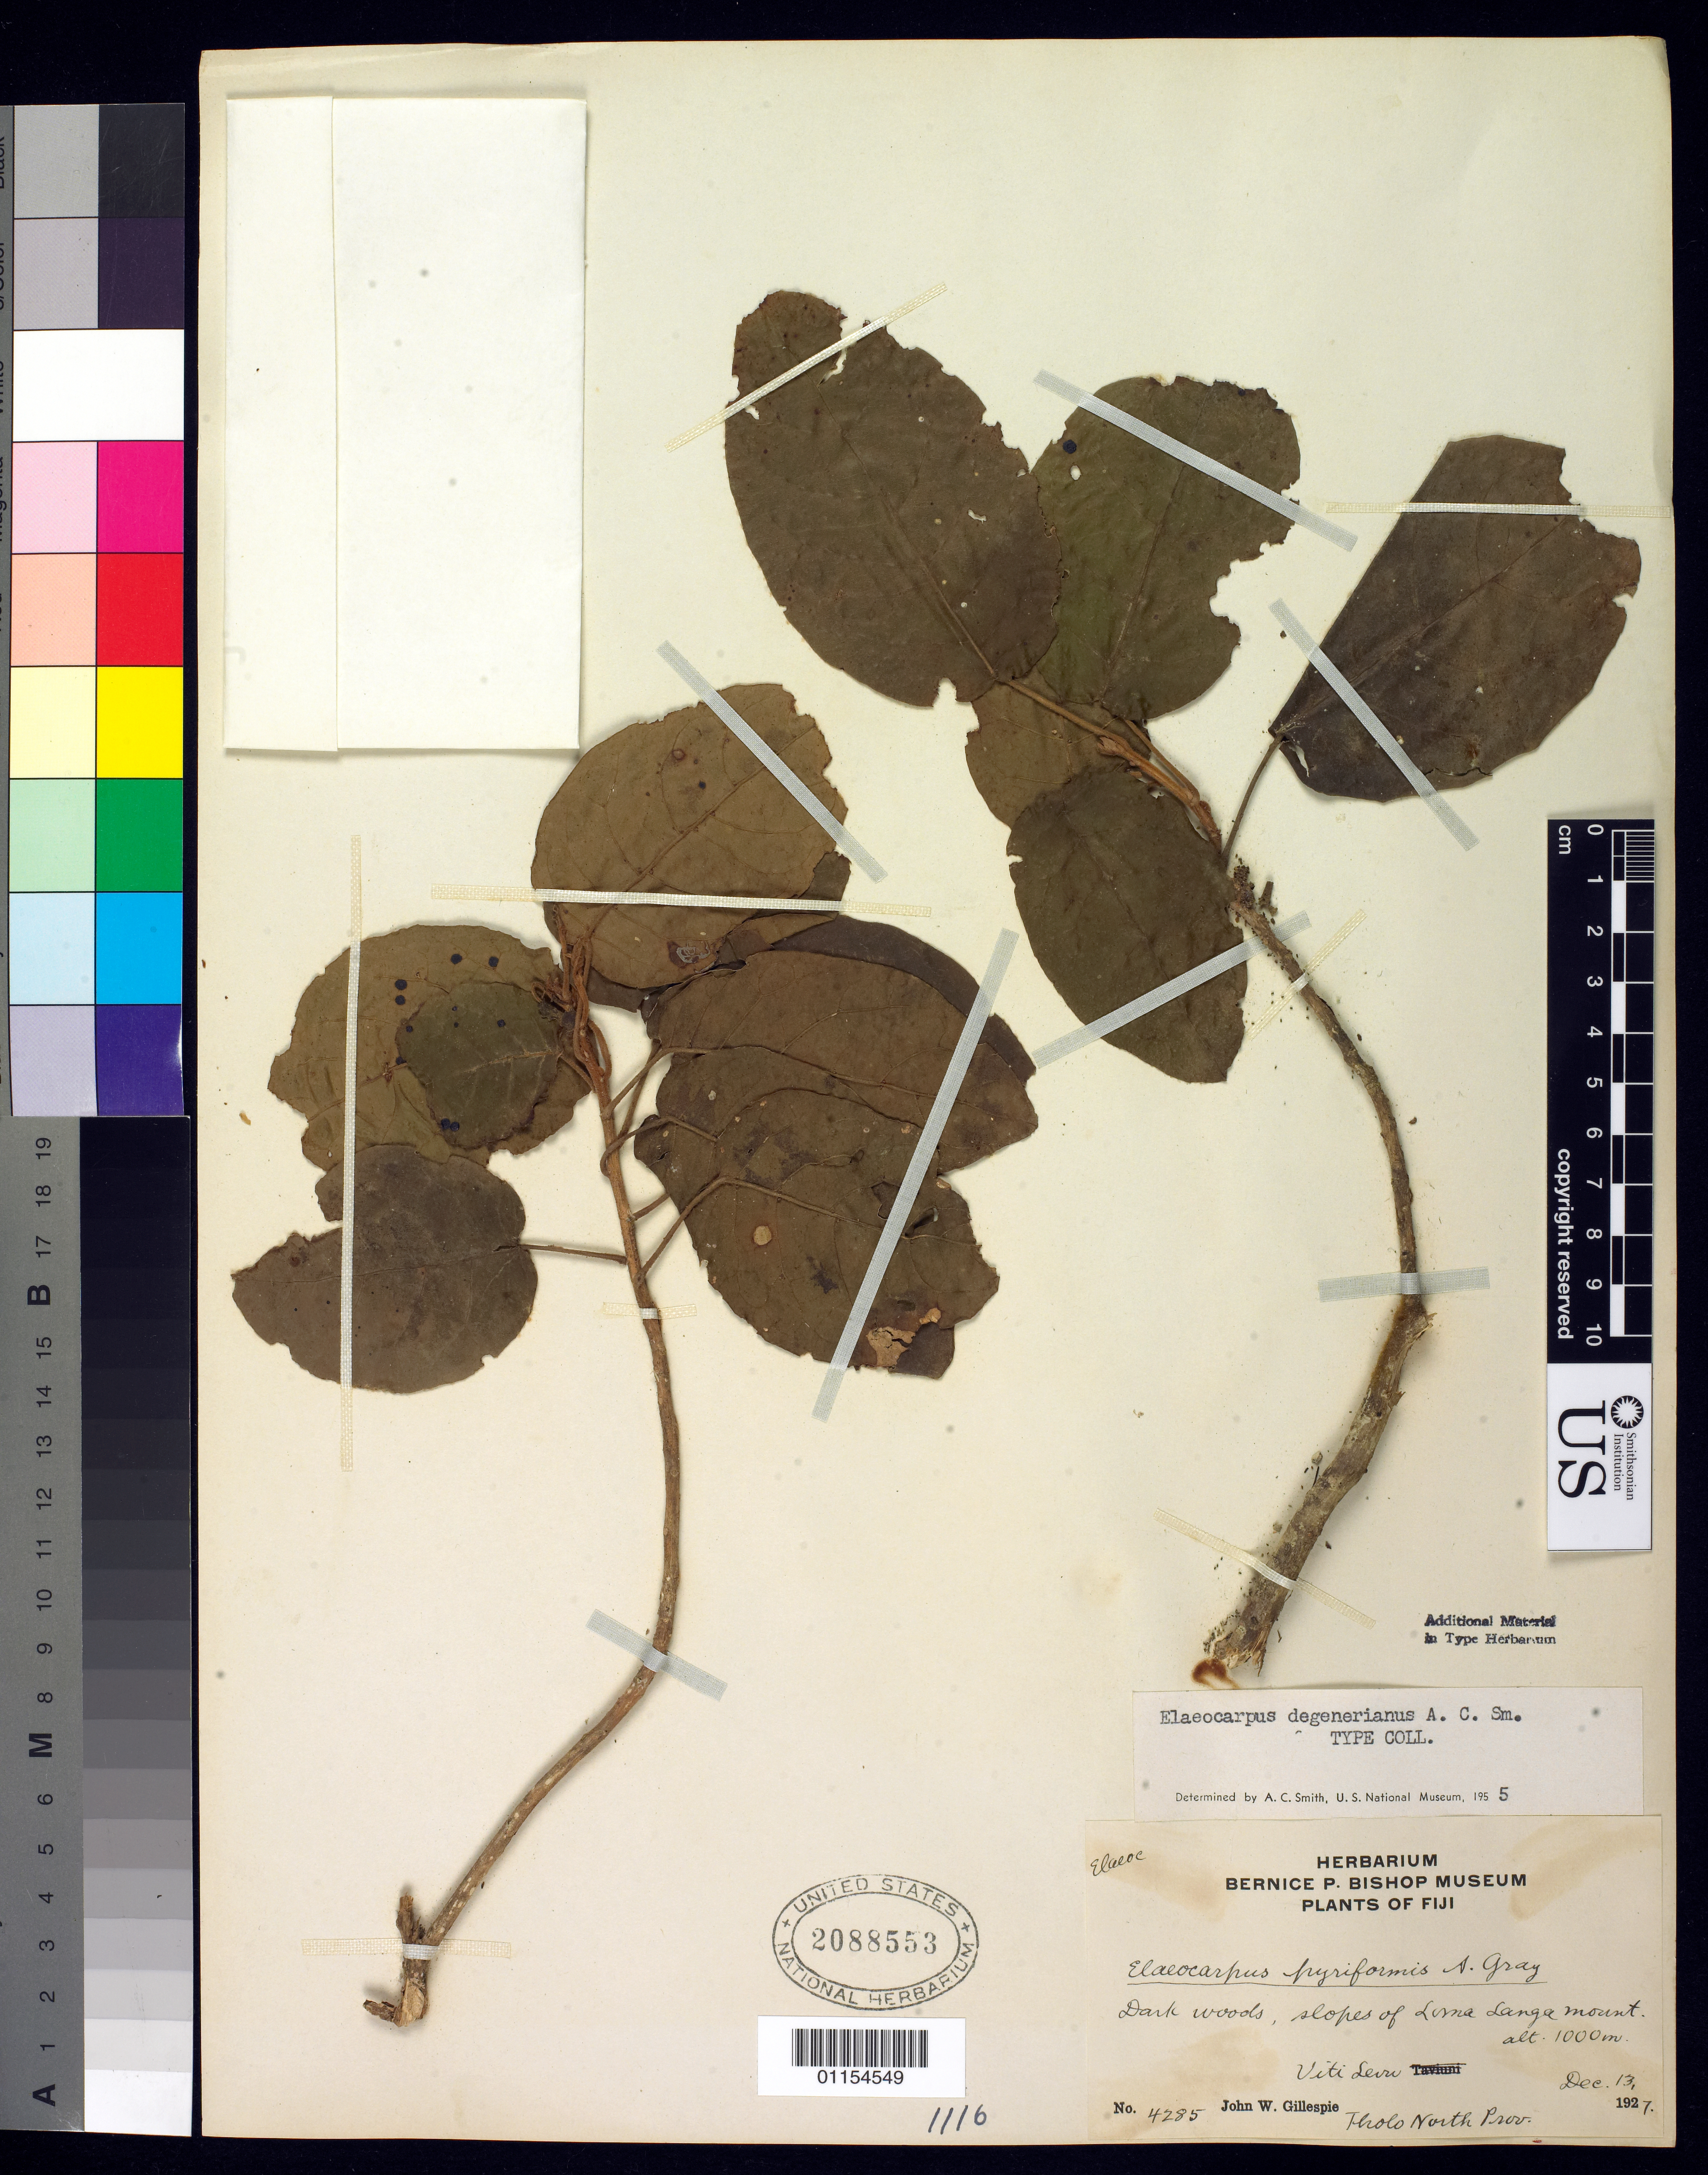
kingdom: Plantae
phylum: Tracheophyta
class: Magnoliopsida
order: Oxalidales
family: Elaeocarpaceae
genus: Elaeocarpus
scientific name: Elaeocarpus degenerianus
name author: A.C. Sm.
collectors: J. W. Gillespie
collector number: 4285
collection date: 1927-12-13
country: Fiji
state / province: Tholo North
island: Viti Levu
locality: slopes of Loma Langa Mountain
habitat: Dark woods, slopes of mountain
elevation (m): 1000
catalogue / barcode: US 2088553